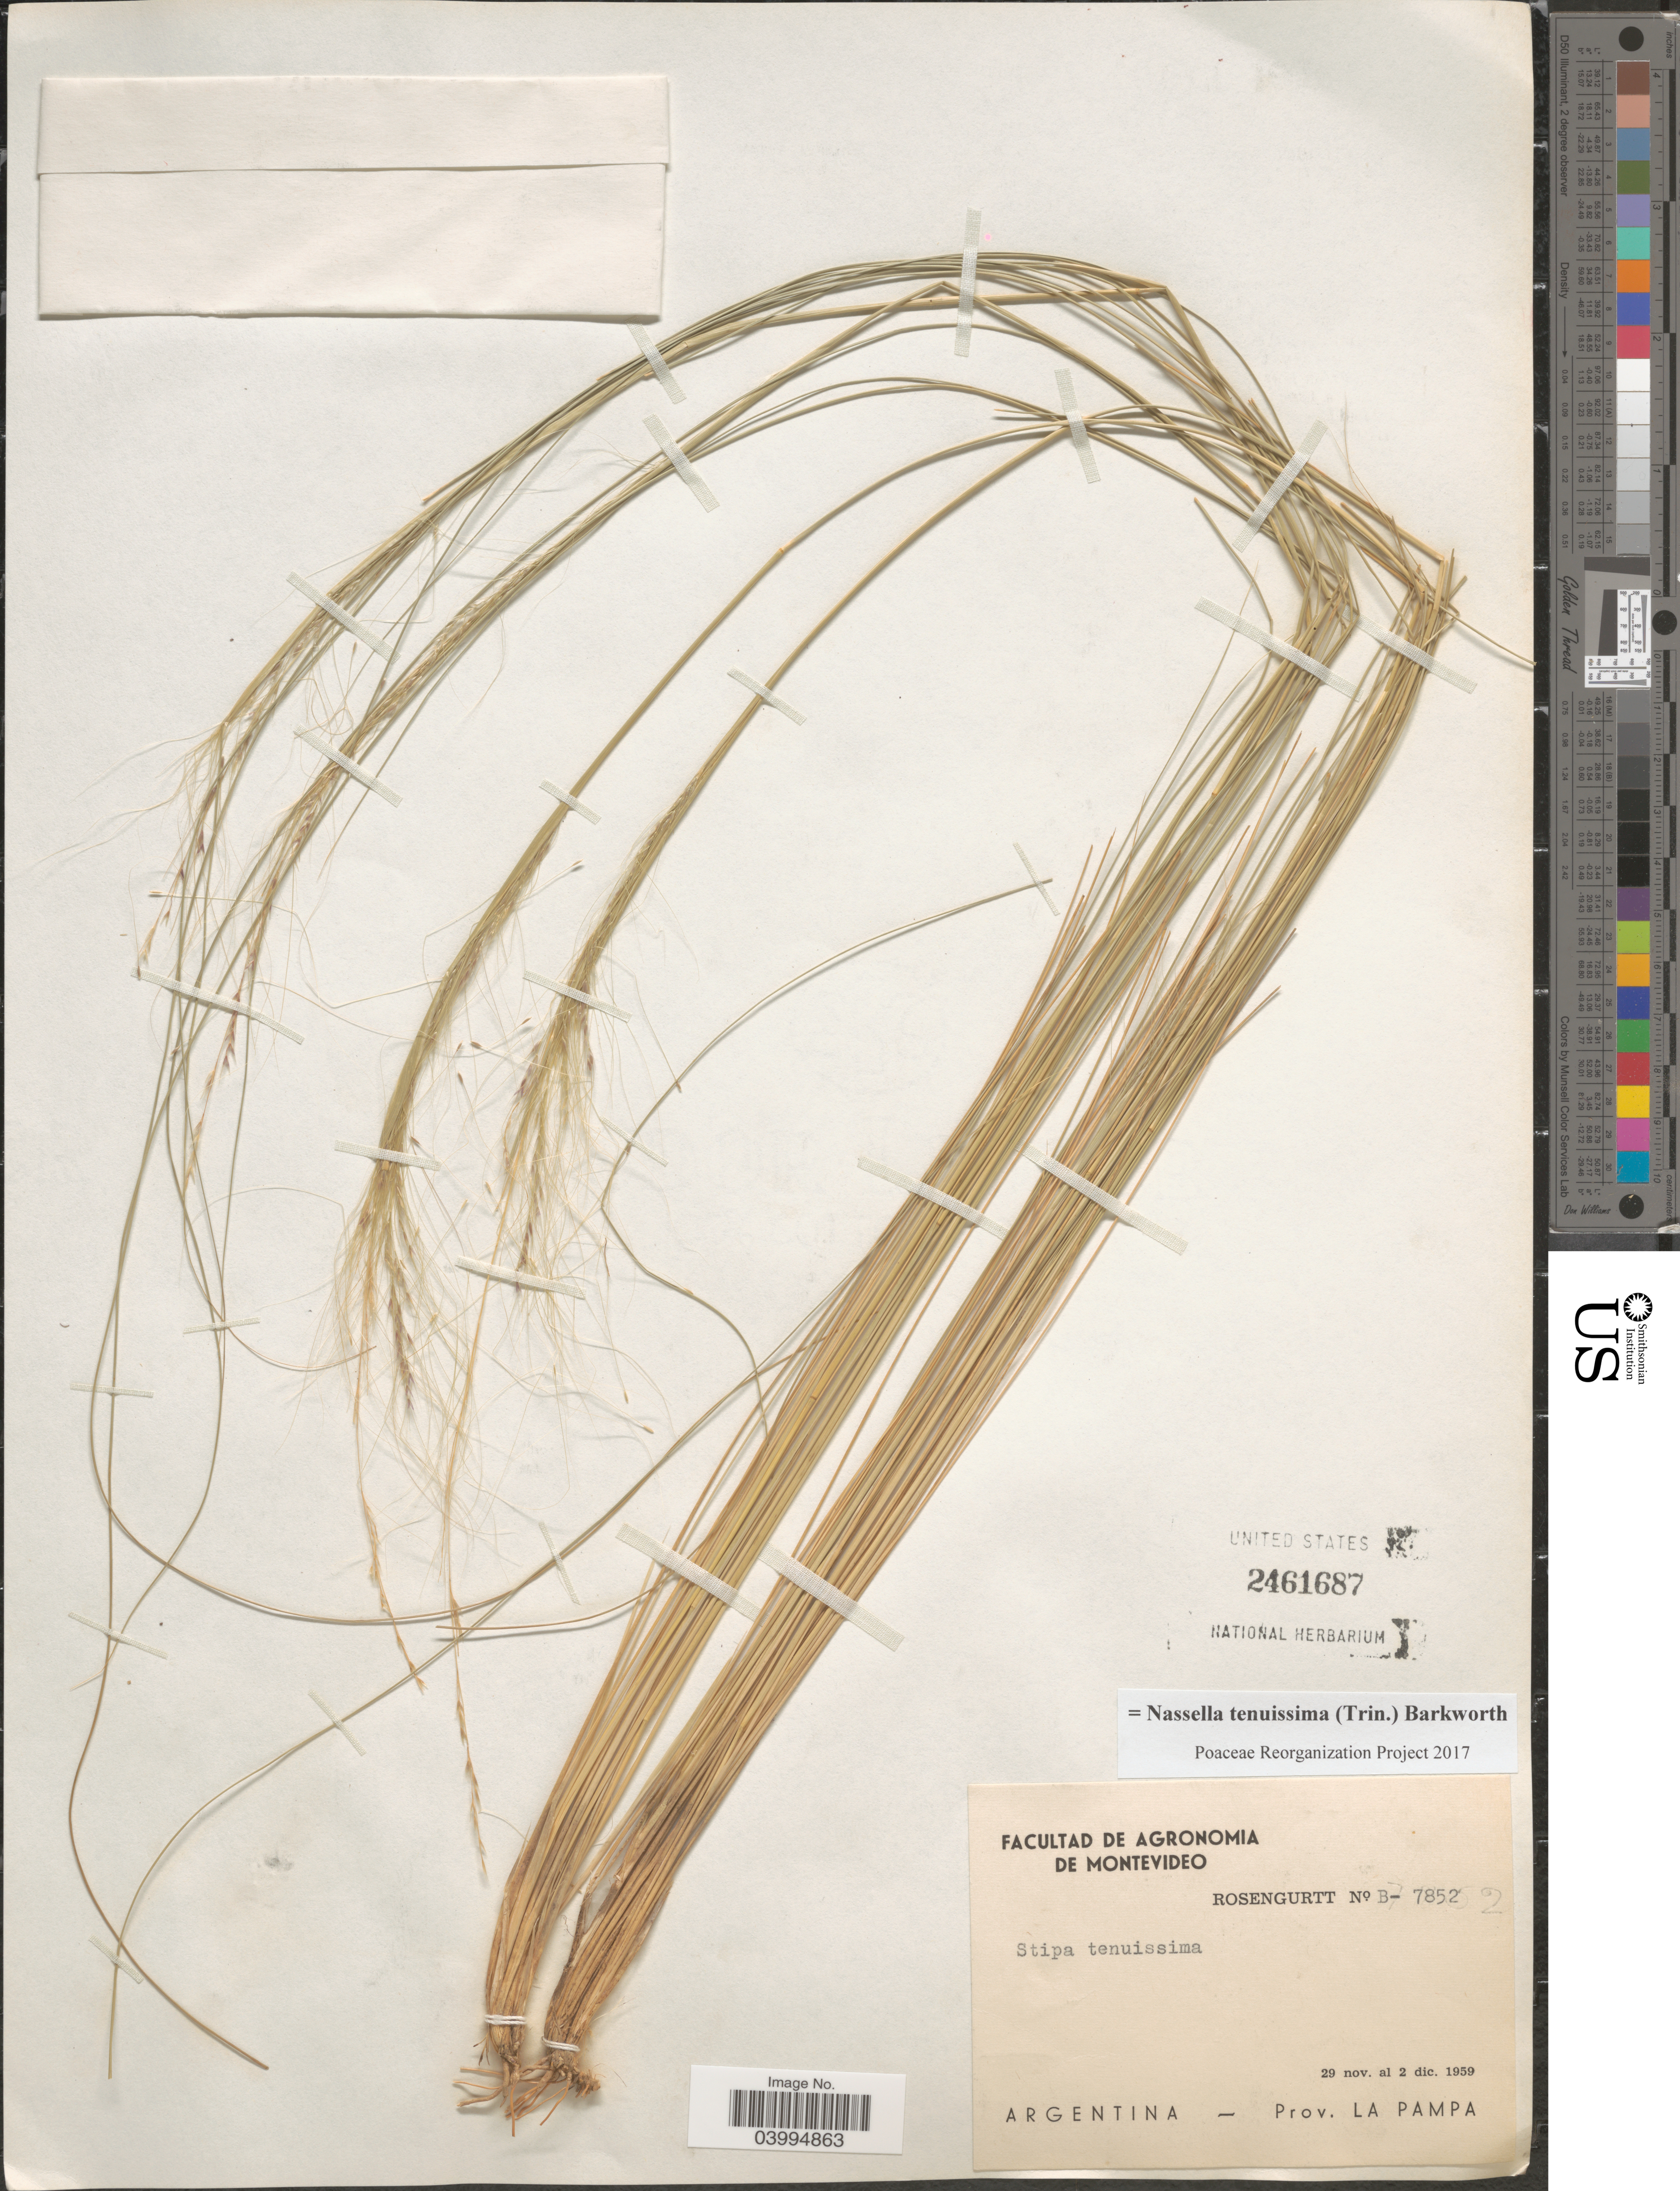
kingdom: Plantae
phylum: Tracheophyta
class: Liliopsida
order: Poales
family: Poaceae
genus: Nassella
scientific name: Nassella tenuissima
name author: (Trin.) Barkworth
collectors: Rosengurtt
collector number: B-7852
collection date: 1959-11-29/1959-12-02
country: Argentina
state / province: La Pampa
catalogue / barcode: US 2461687